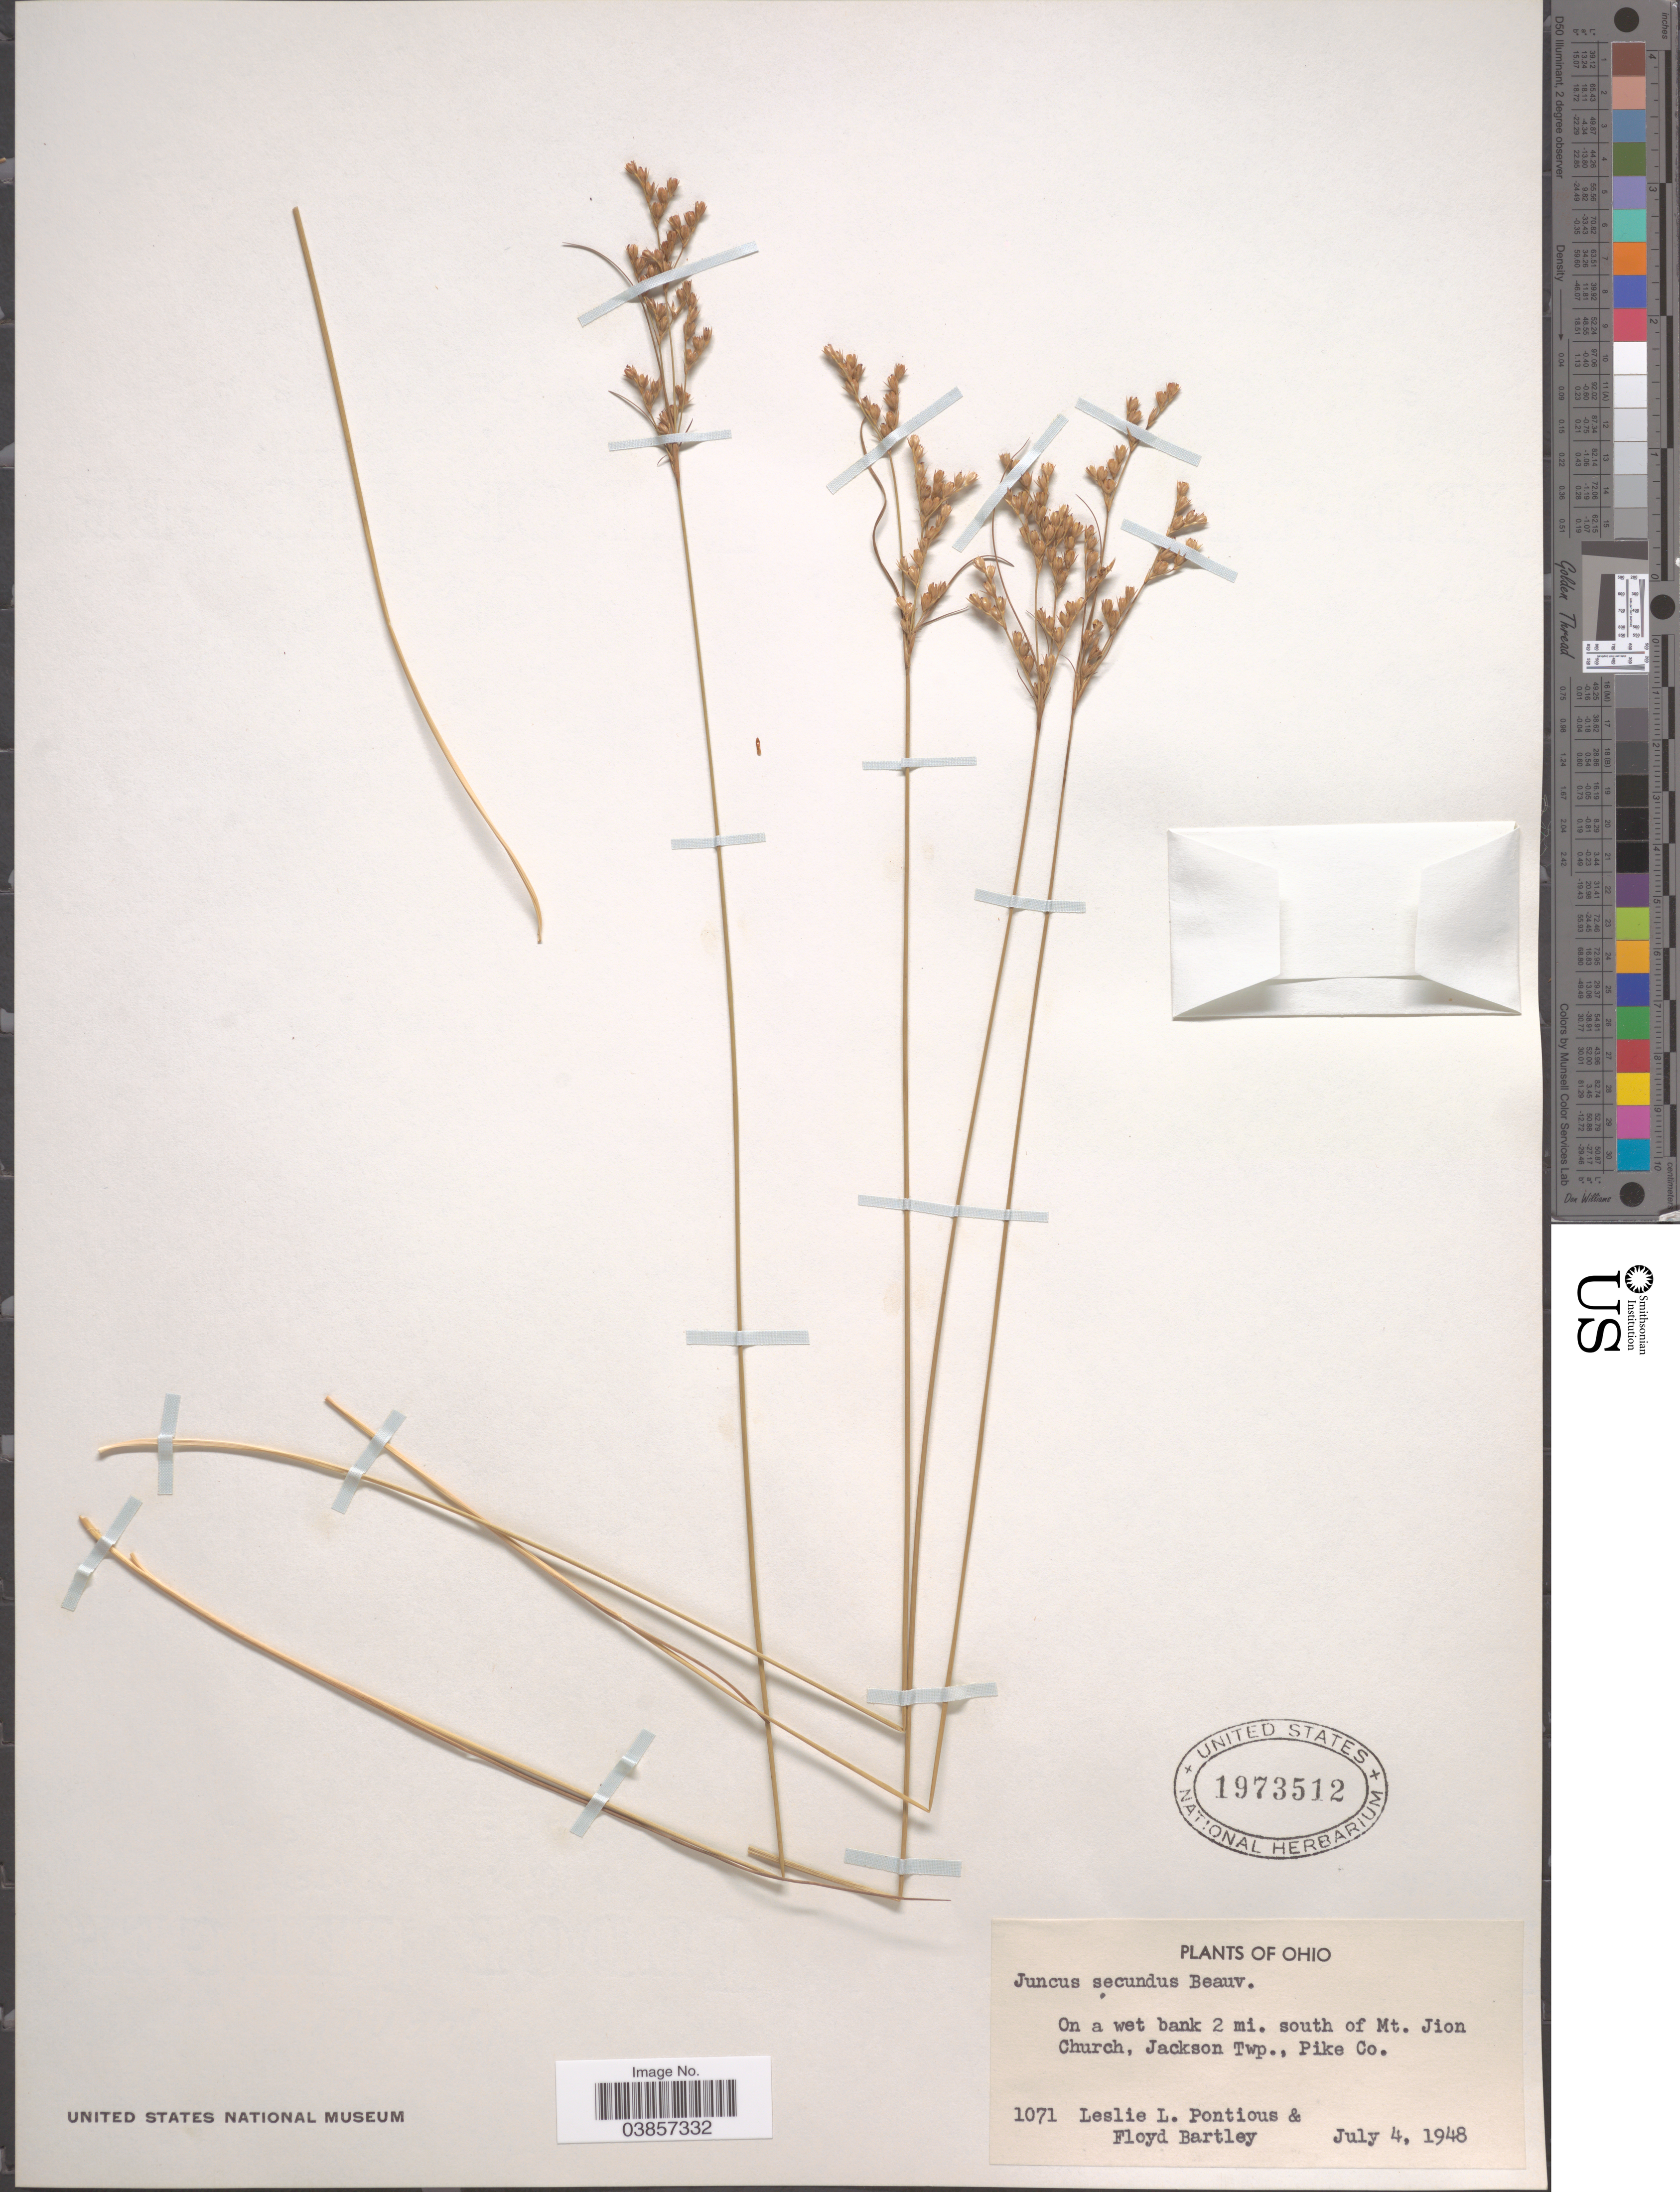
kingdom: Plantae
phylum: Tracheophyta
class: Liliopsida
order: Poales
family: Juncaceae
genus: Juncus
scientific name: Juncus secundus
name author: P. Beauv.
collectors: L. L. Pontious & F. Bartley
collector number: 1071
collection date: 1948-07-04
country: United States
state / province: Ohio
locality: On a wet bank 2 mi. south of Mt. Jion Church, Jackson Twp., Pike Co.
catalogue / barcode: US 1973512